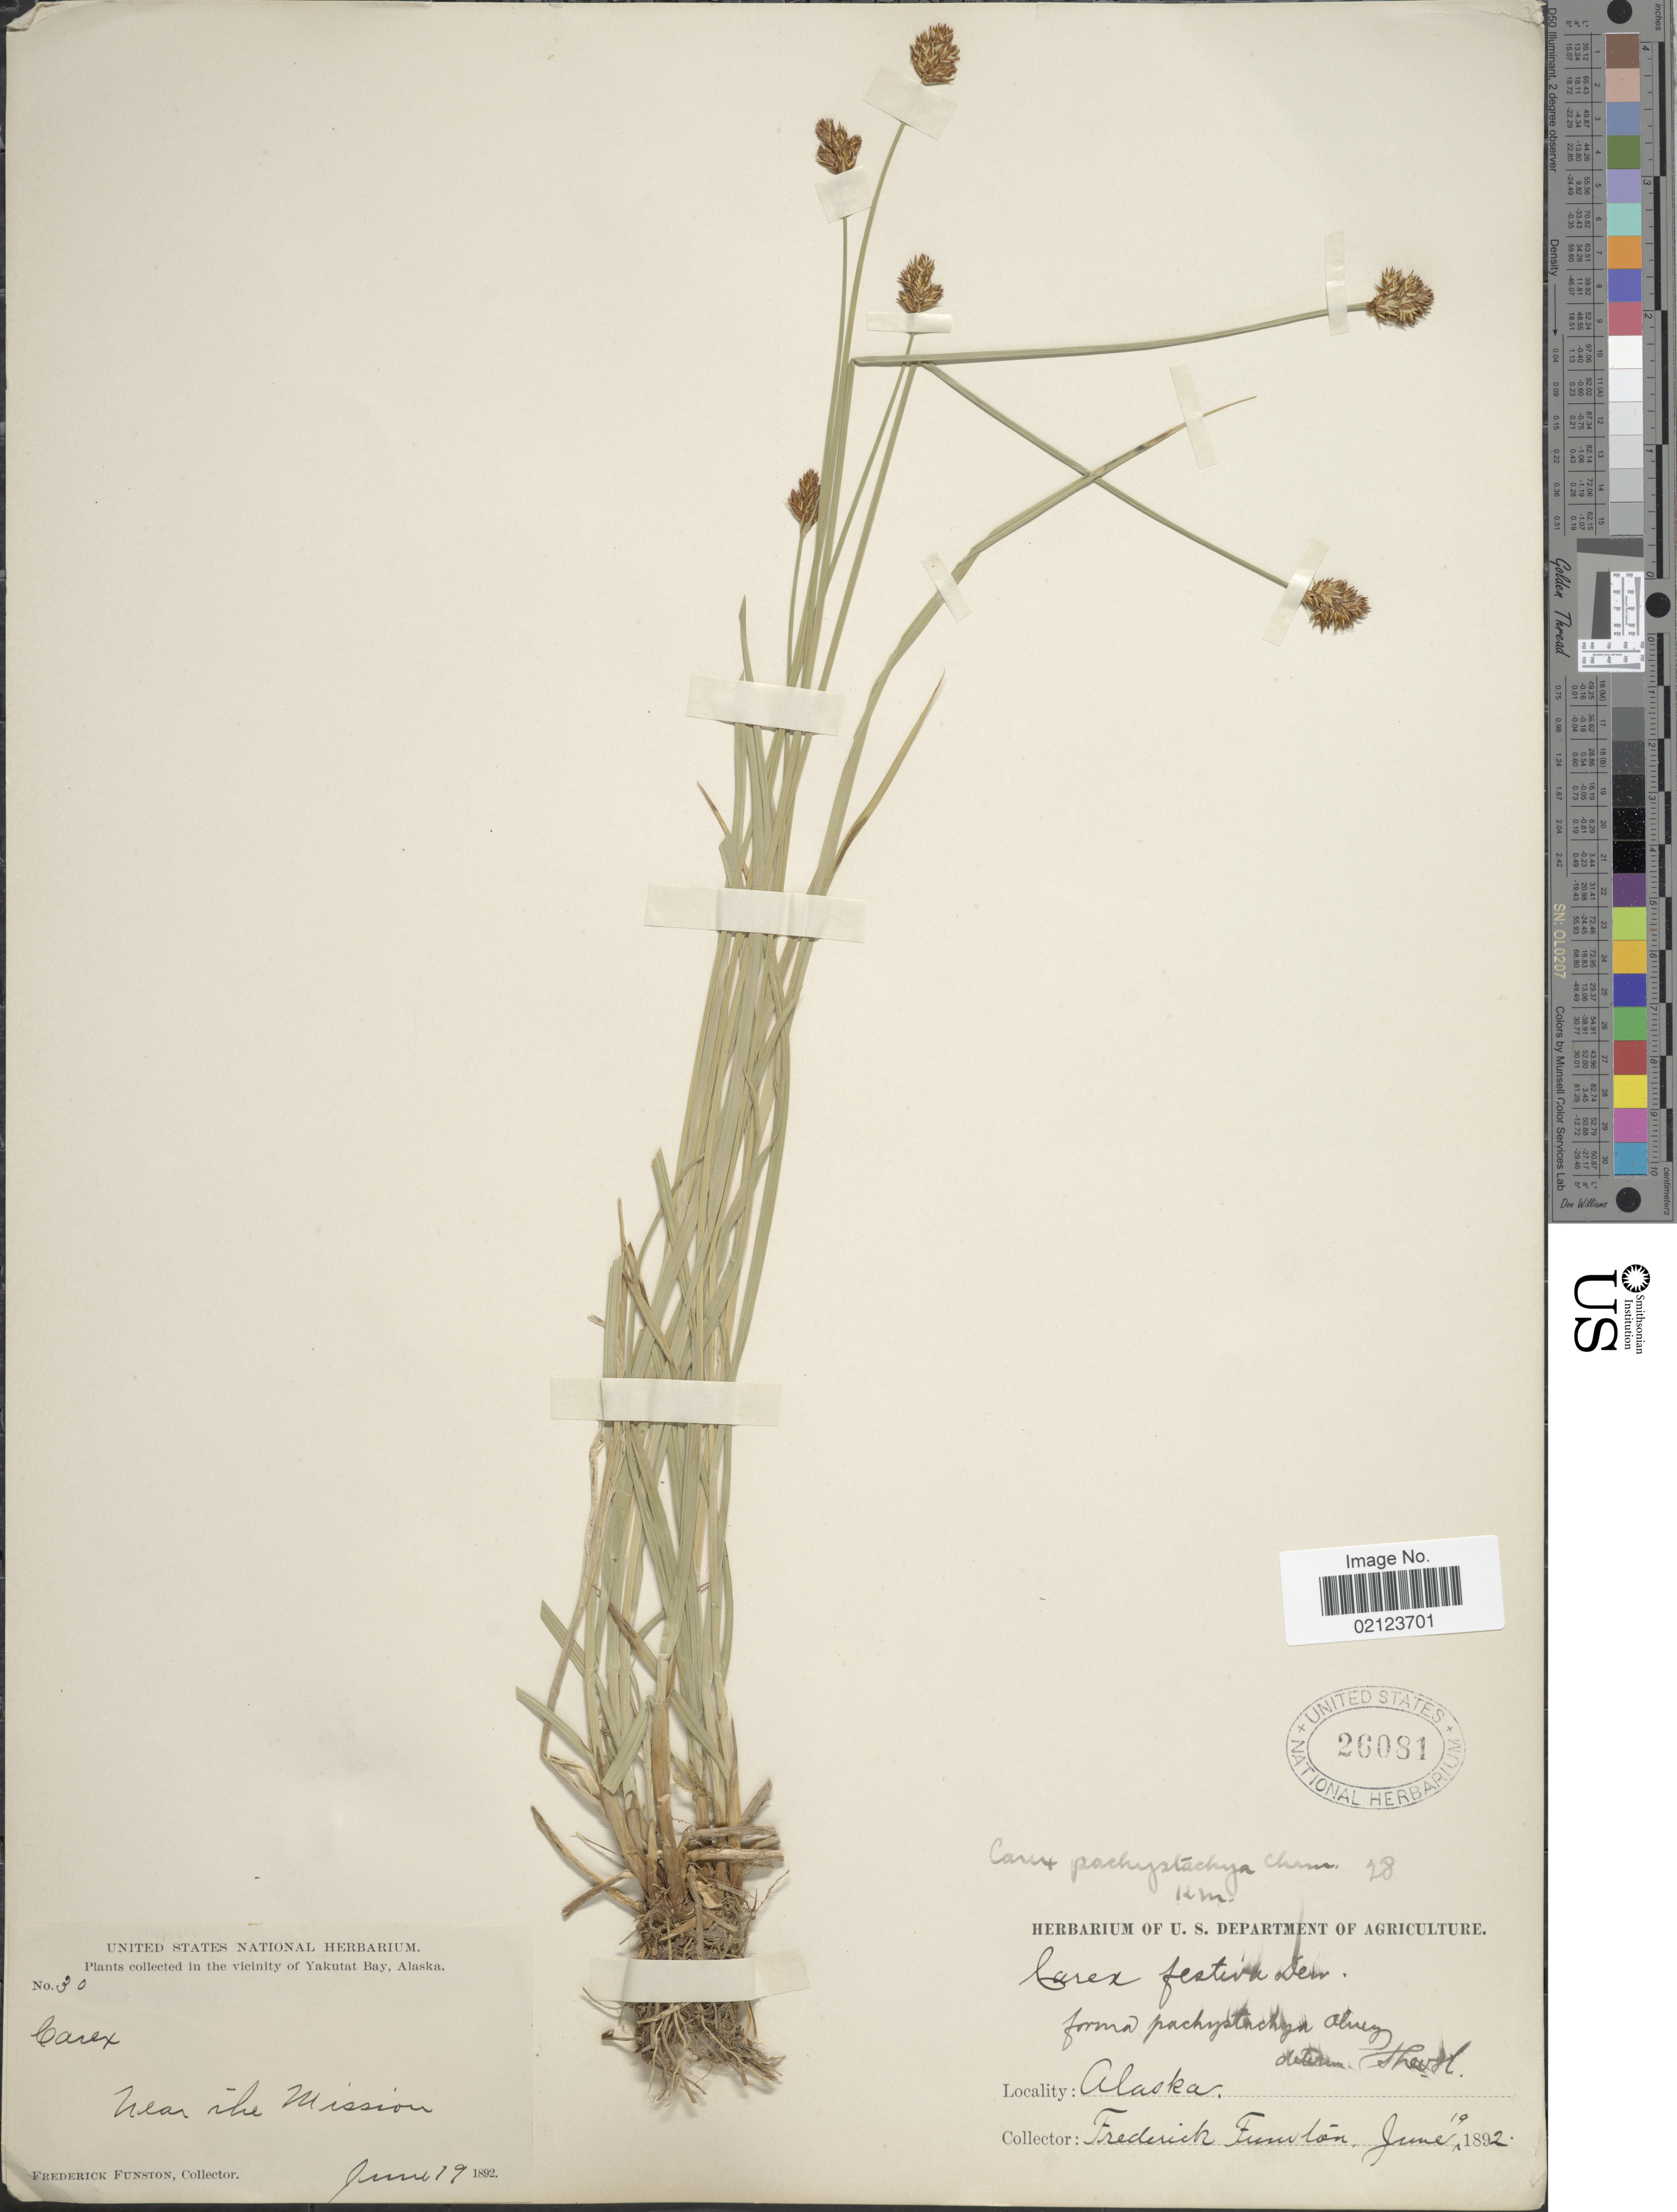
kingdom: Plantae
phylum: Tracheophyta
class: Liliopsida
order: Poales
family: Cyperaceae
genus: Carex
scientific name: Carex pachystachya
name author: Cham. ex Steud.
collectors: F. Funston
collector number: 30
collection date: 1892-06-19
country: United States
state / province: Alaska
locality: Collected in the vicinity of Yakutat Bay, Alaska. Near the Mission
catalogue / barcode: US 26081